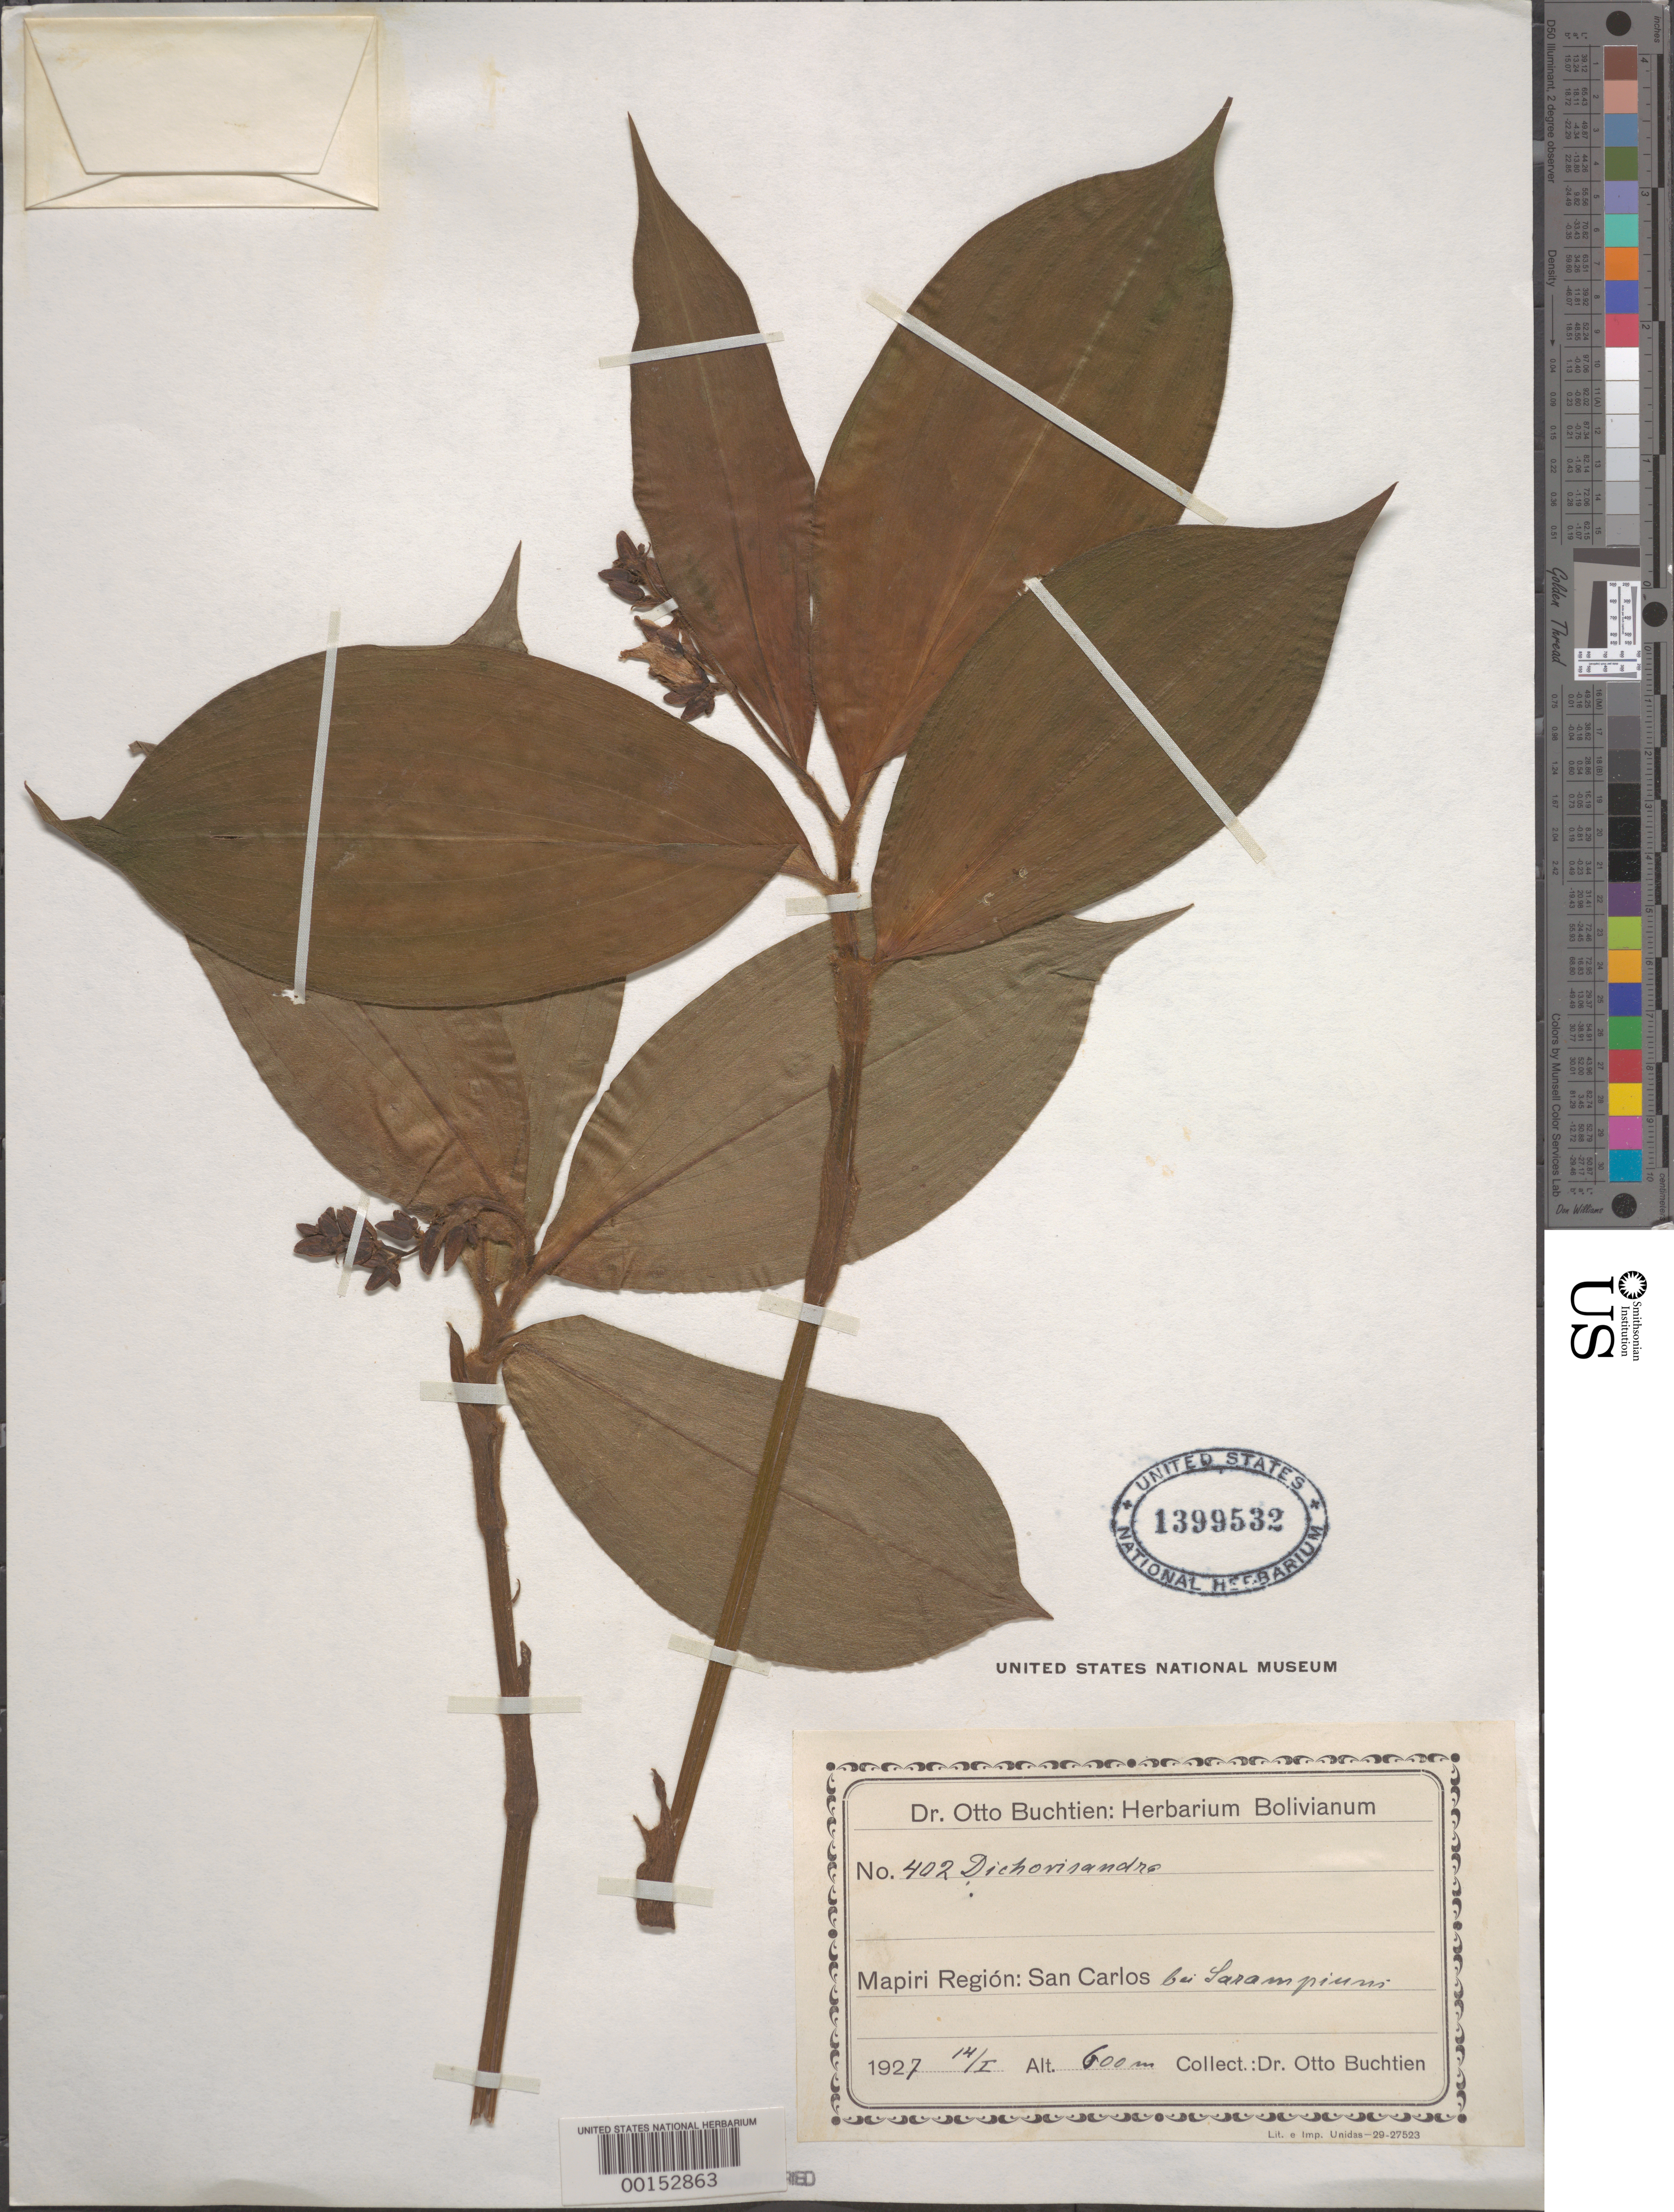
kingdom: Plantae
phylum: Tracheophyta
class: Liliopsida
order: Commelinales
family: Commelinaceae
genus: Dichorisandra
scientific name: Dichorisandra sp.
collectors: O. Buchtien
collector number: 402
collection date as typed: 14 Jan 1927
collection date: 1927-01-14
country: Bolivia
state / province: La Paz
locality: Mapiri; San Carlos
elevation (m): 600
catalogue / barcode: US 1399532